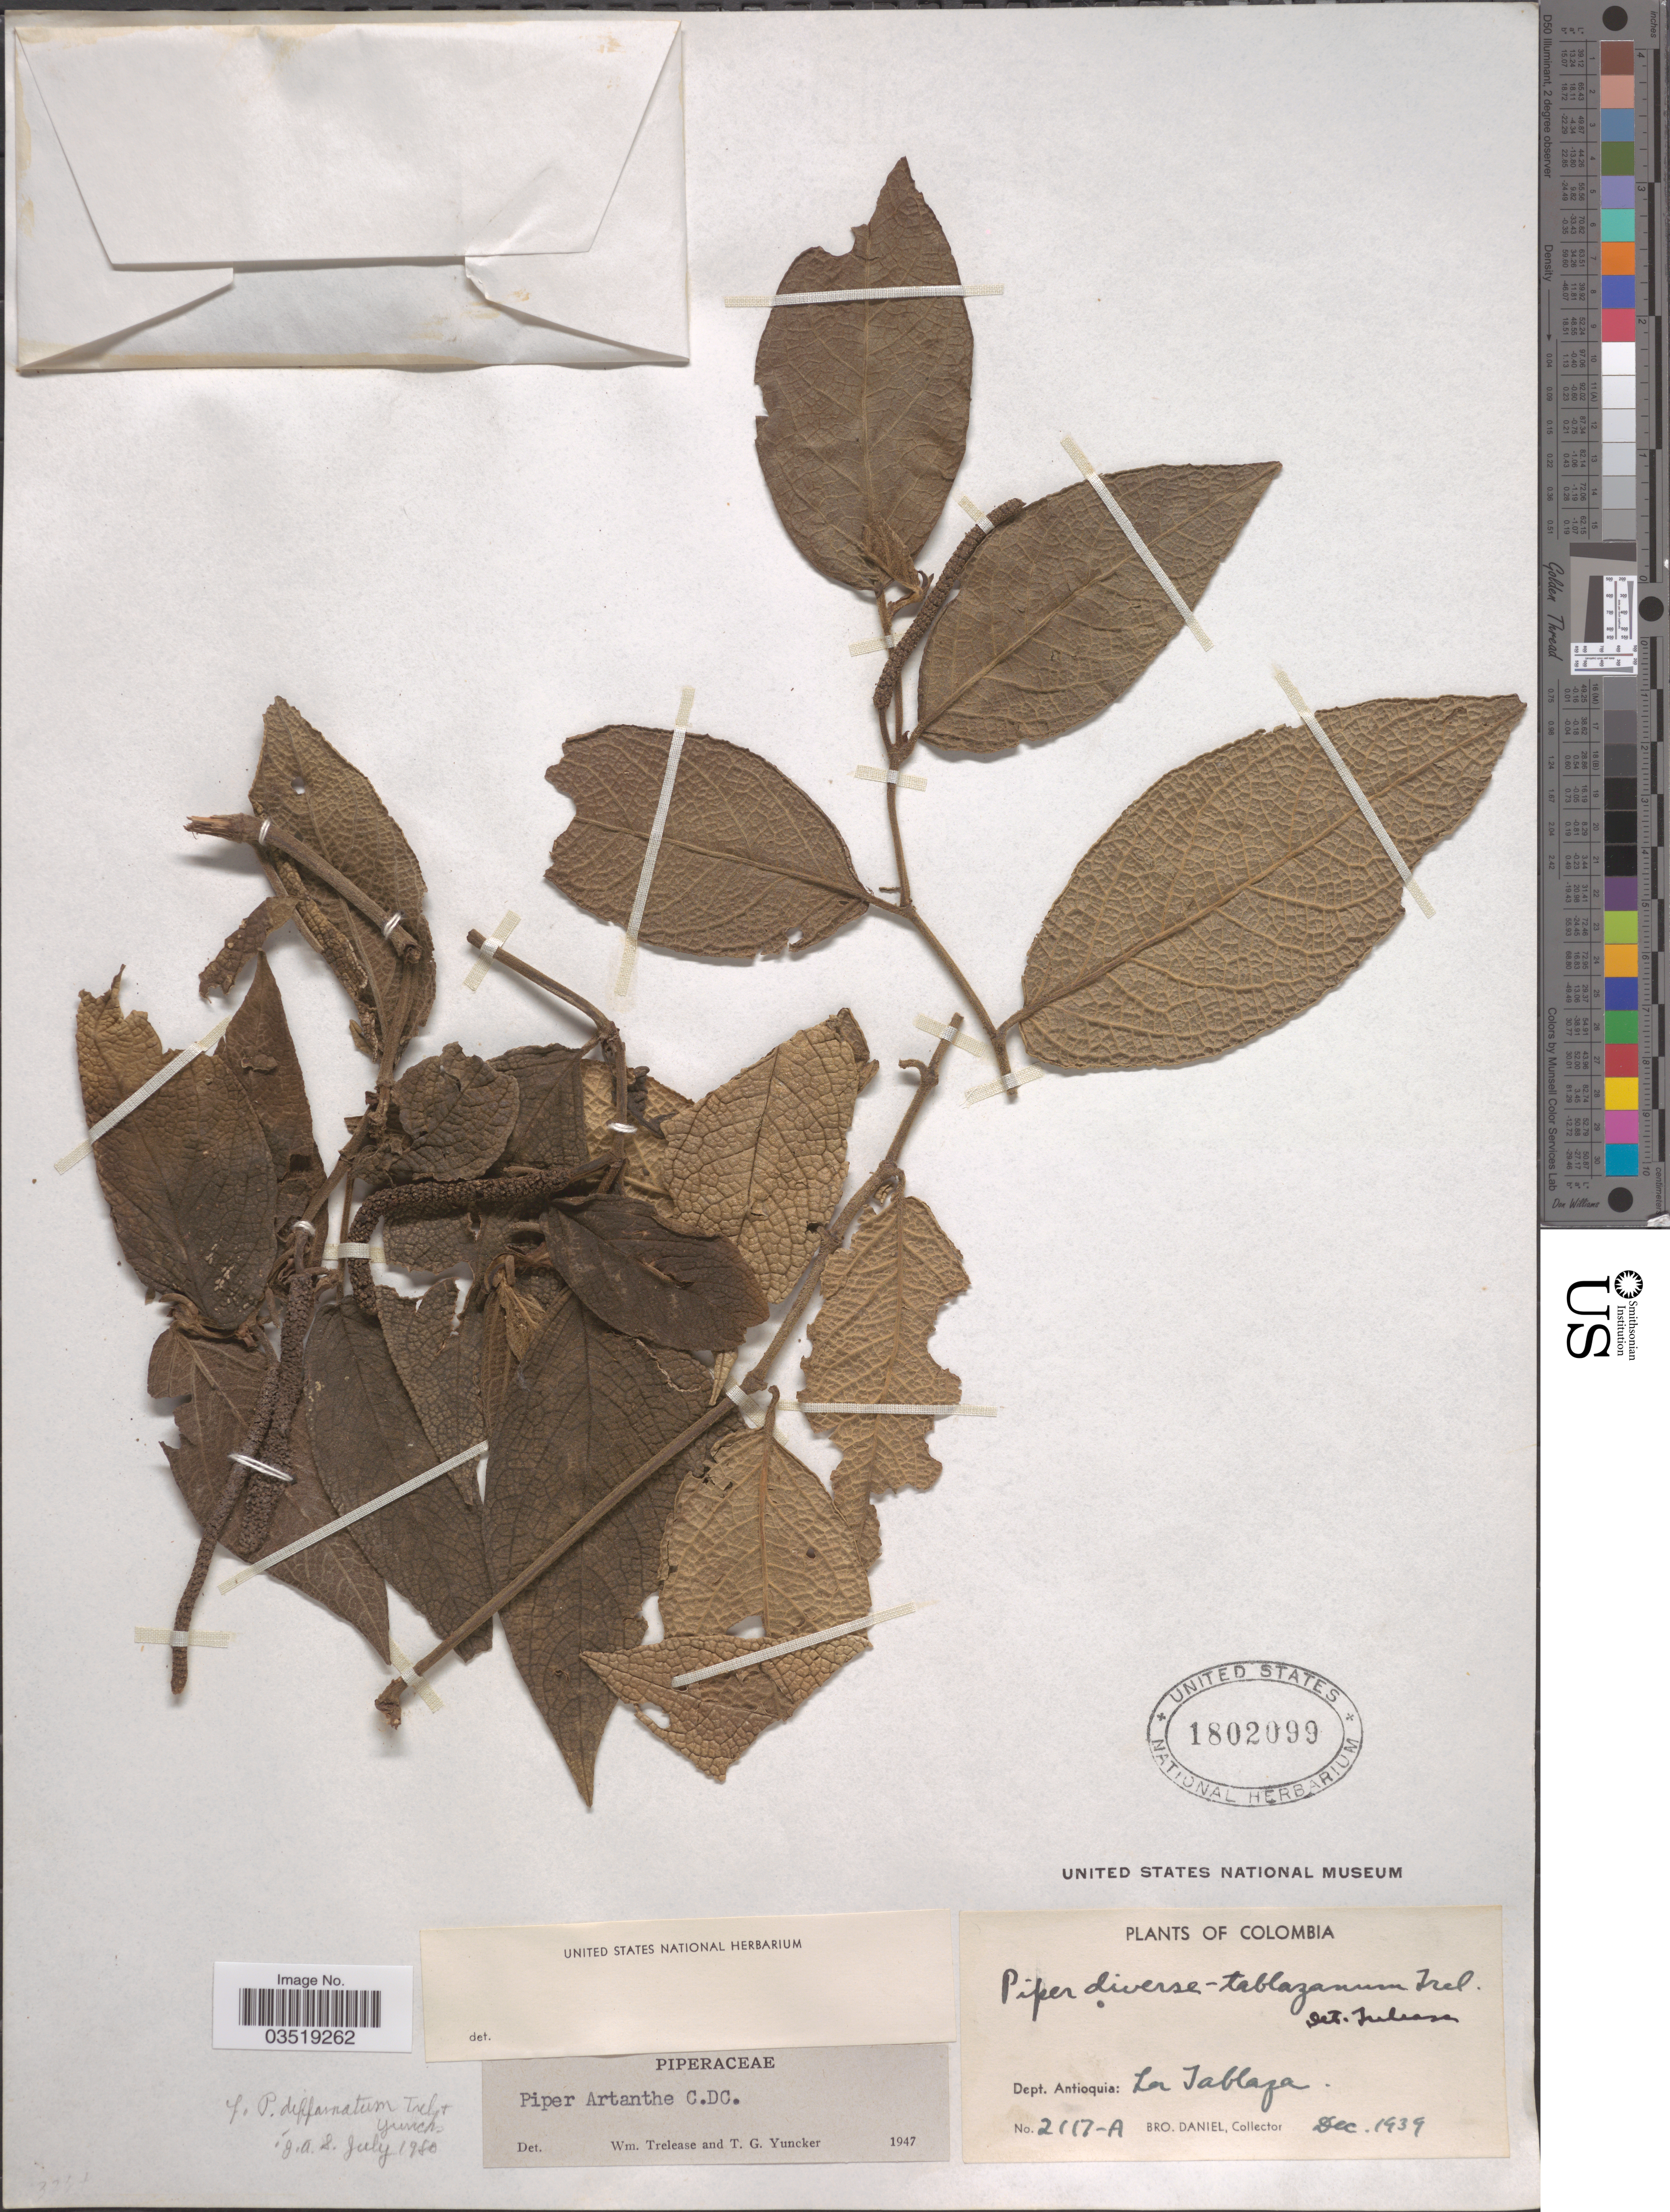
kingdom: Plantae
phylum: Tracheophyta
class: Magnoliopsida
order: Piperales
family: Piperaceae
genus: Piper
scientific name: Piper artanthe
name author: C. DC.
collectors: Bro. Daniel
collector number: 2117-A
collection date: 1939-12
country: Colombia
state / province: Antioquia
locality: Dept. Antioquia: La Tablaza.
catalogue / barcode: US 1802099